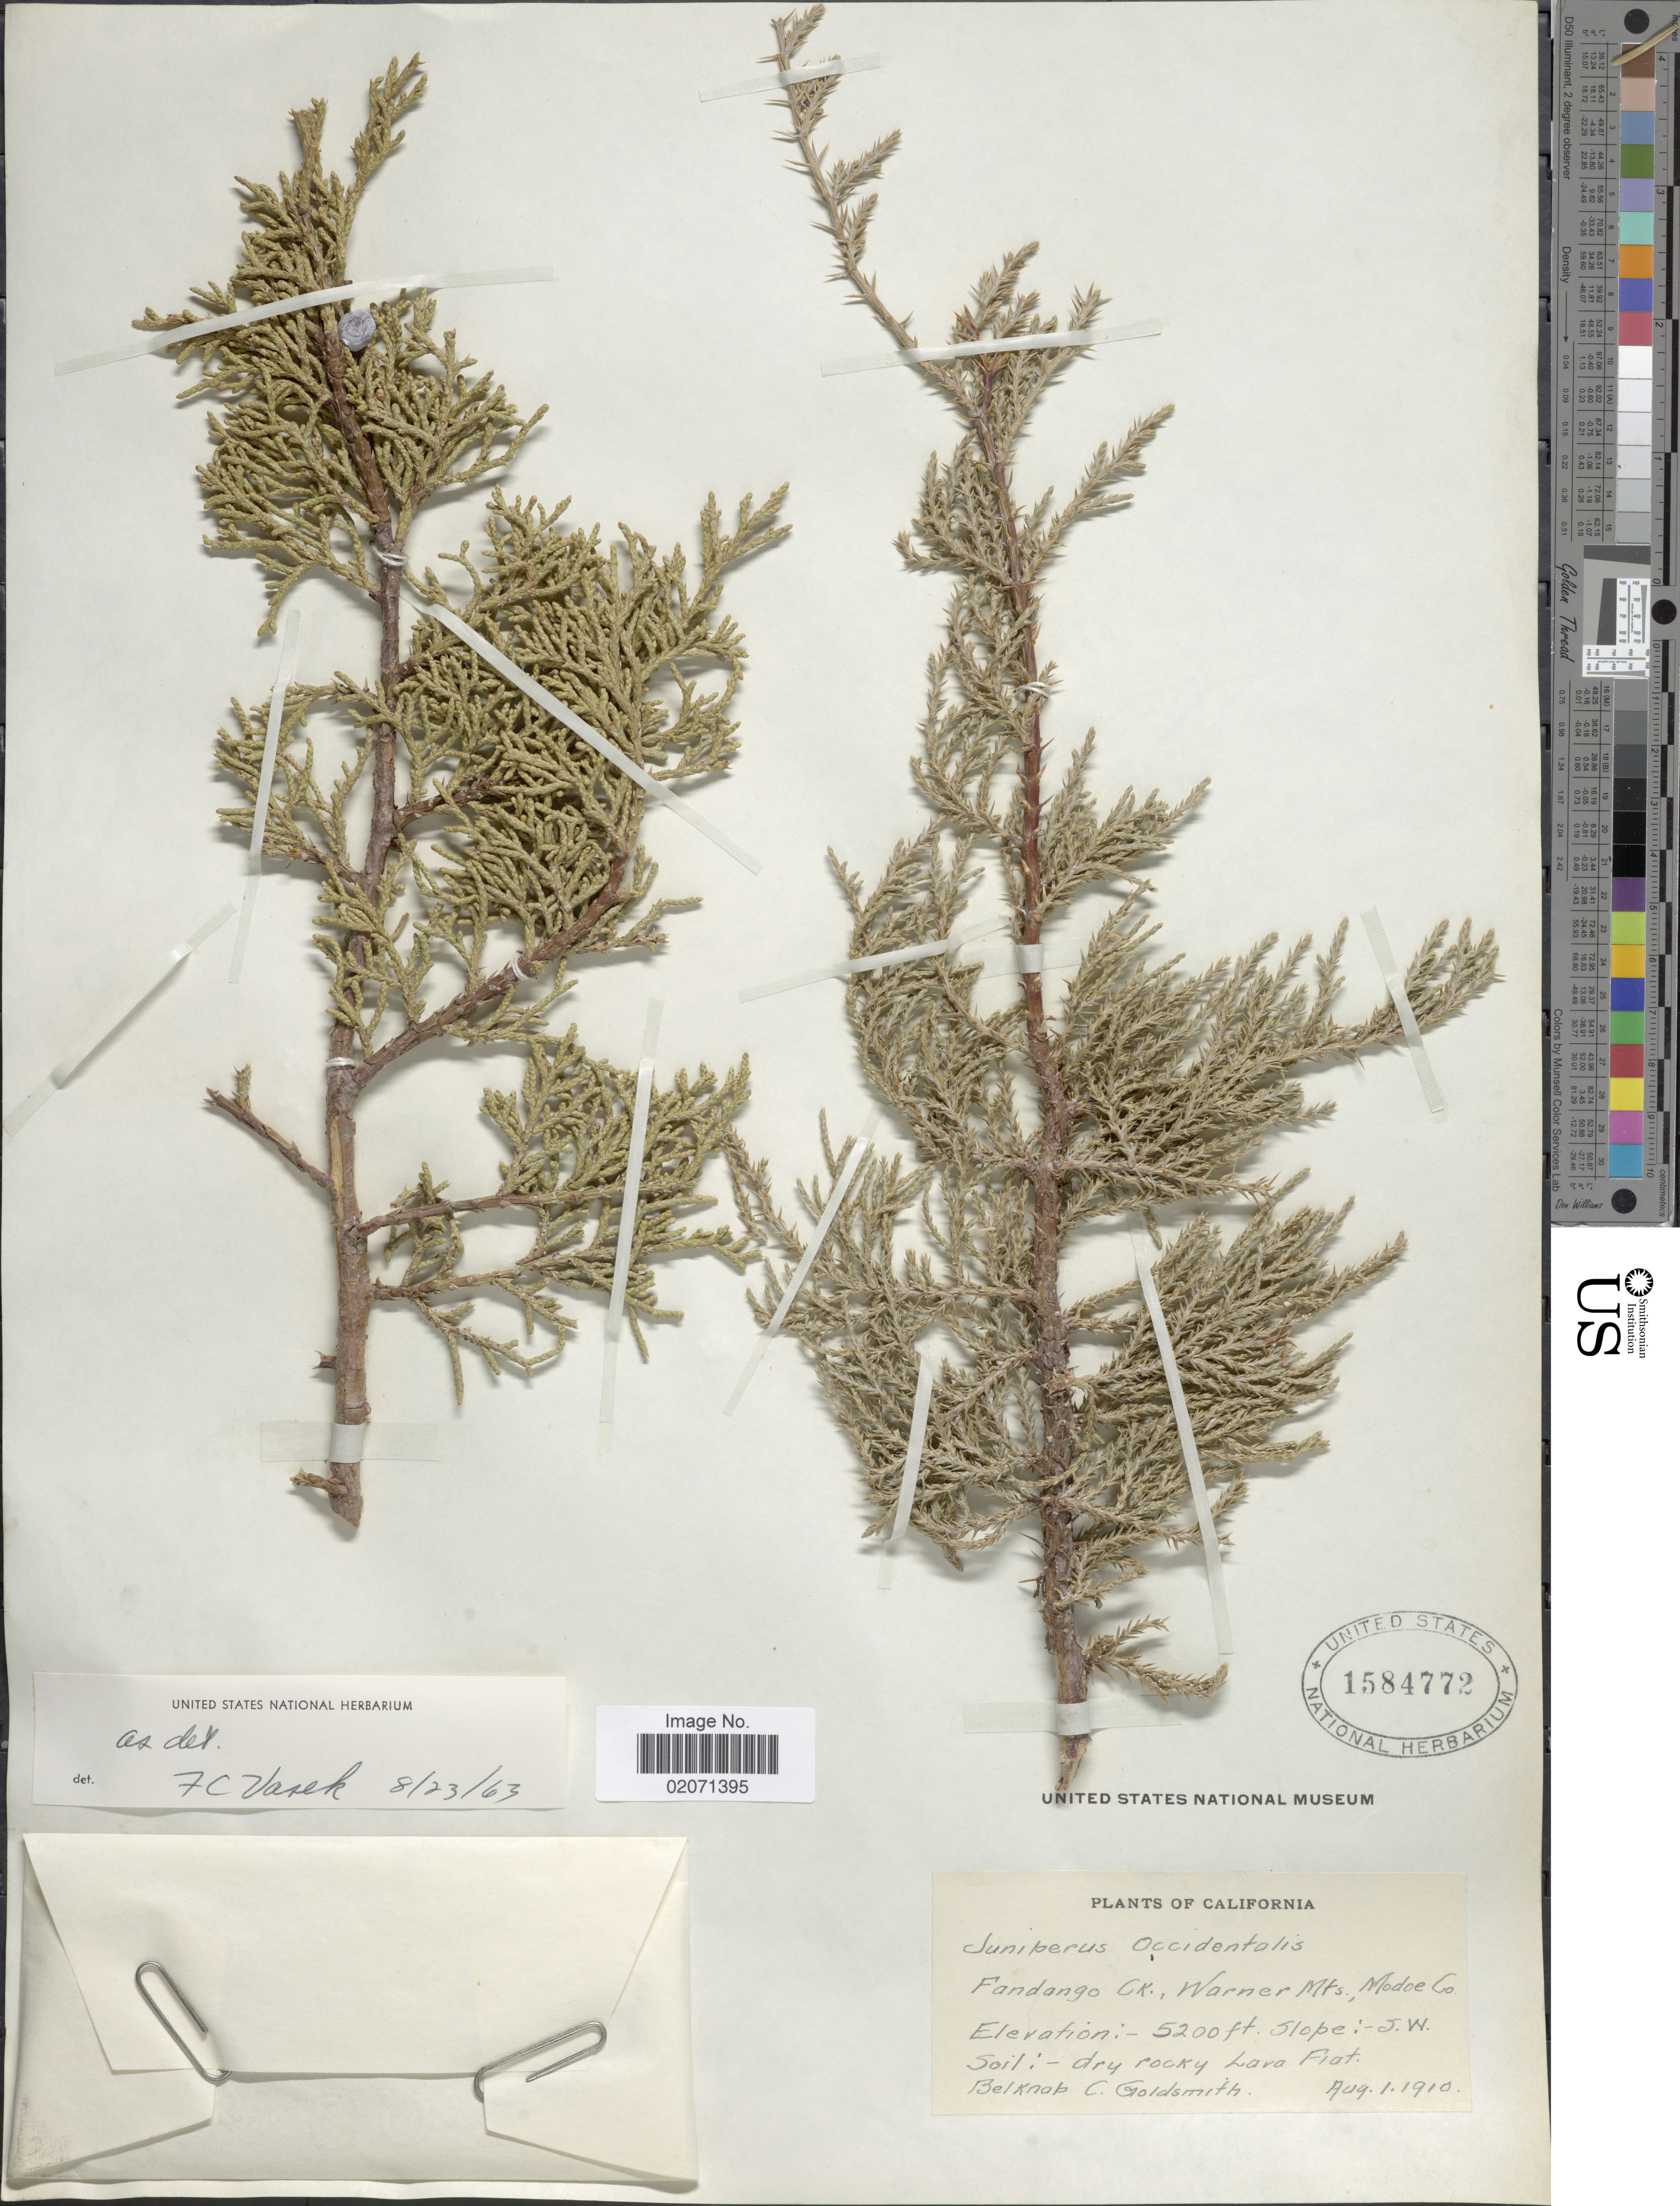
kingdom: Plantae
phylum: Tracheophyta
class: Pinopsida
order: Pinales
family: Cupressaceae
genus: Juniperus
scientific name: Juniperus occidentalis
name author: Hook.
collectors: B. Goldsmith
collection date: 1910-08-01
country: United States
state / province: California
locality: Fandango Ck., Warner Mts., Modoe Co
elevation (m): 1585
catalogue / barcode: US 1584772